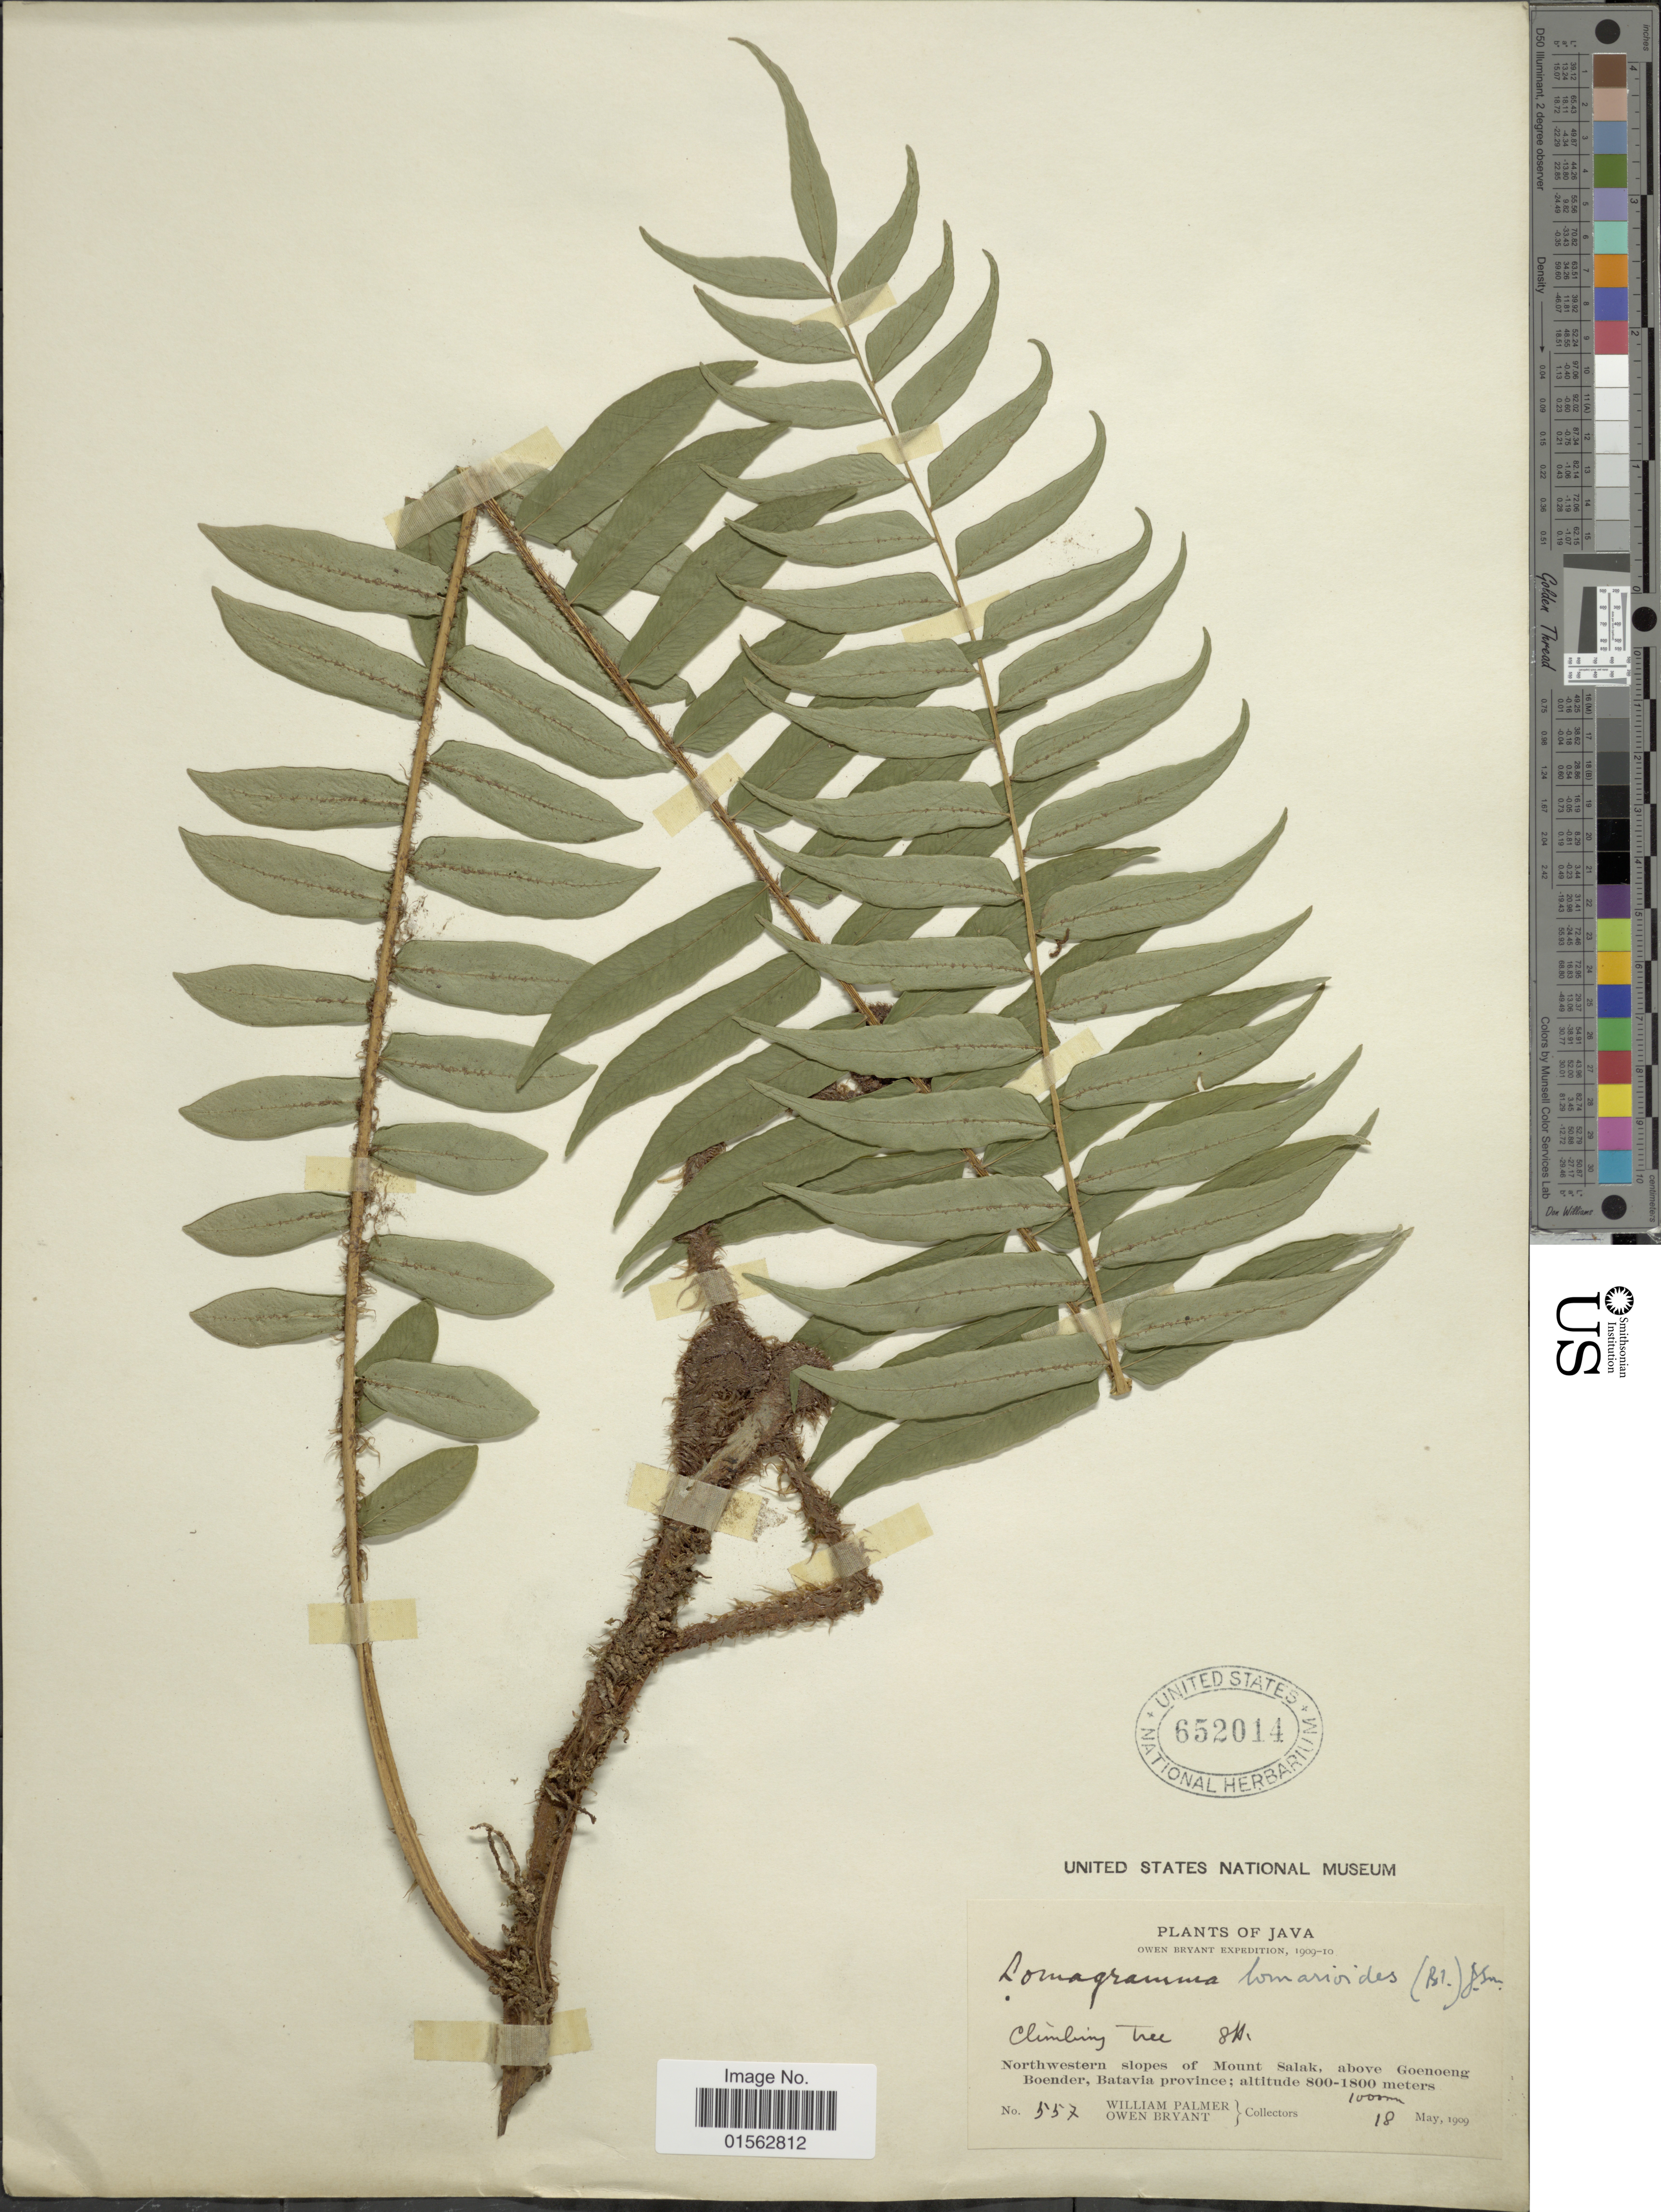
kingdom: Plantae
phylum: Tracheophyta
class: Polypodiopsida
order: Polypodiales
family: Dryopteridaceae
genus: Lomagramma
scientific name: Lomagramma lomarioides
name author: (Blume) J. Sm.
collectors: W. Palmer & O. Bryant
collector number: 557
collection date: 1909-05-18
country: Indonesia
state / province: Java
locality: Northwestern slopes of Mount Salak, above Goenoeng Boender, Batavia province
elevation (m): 800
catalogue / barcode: US 652014